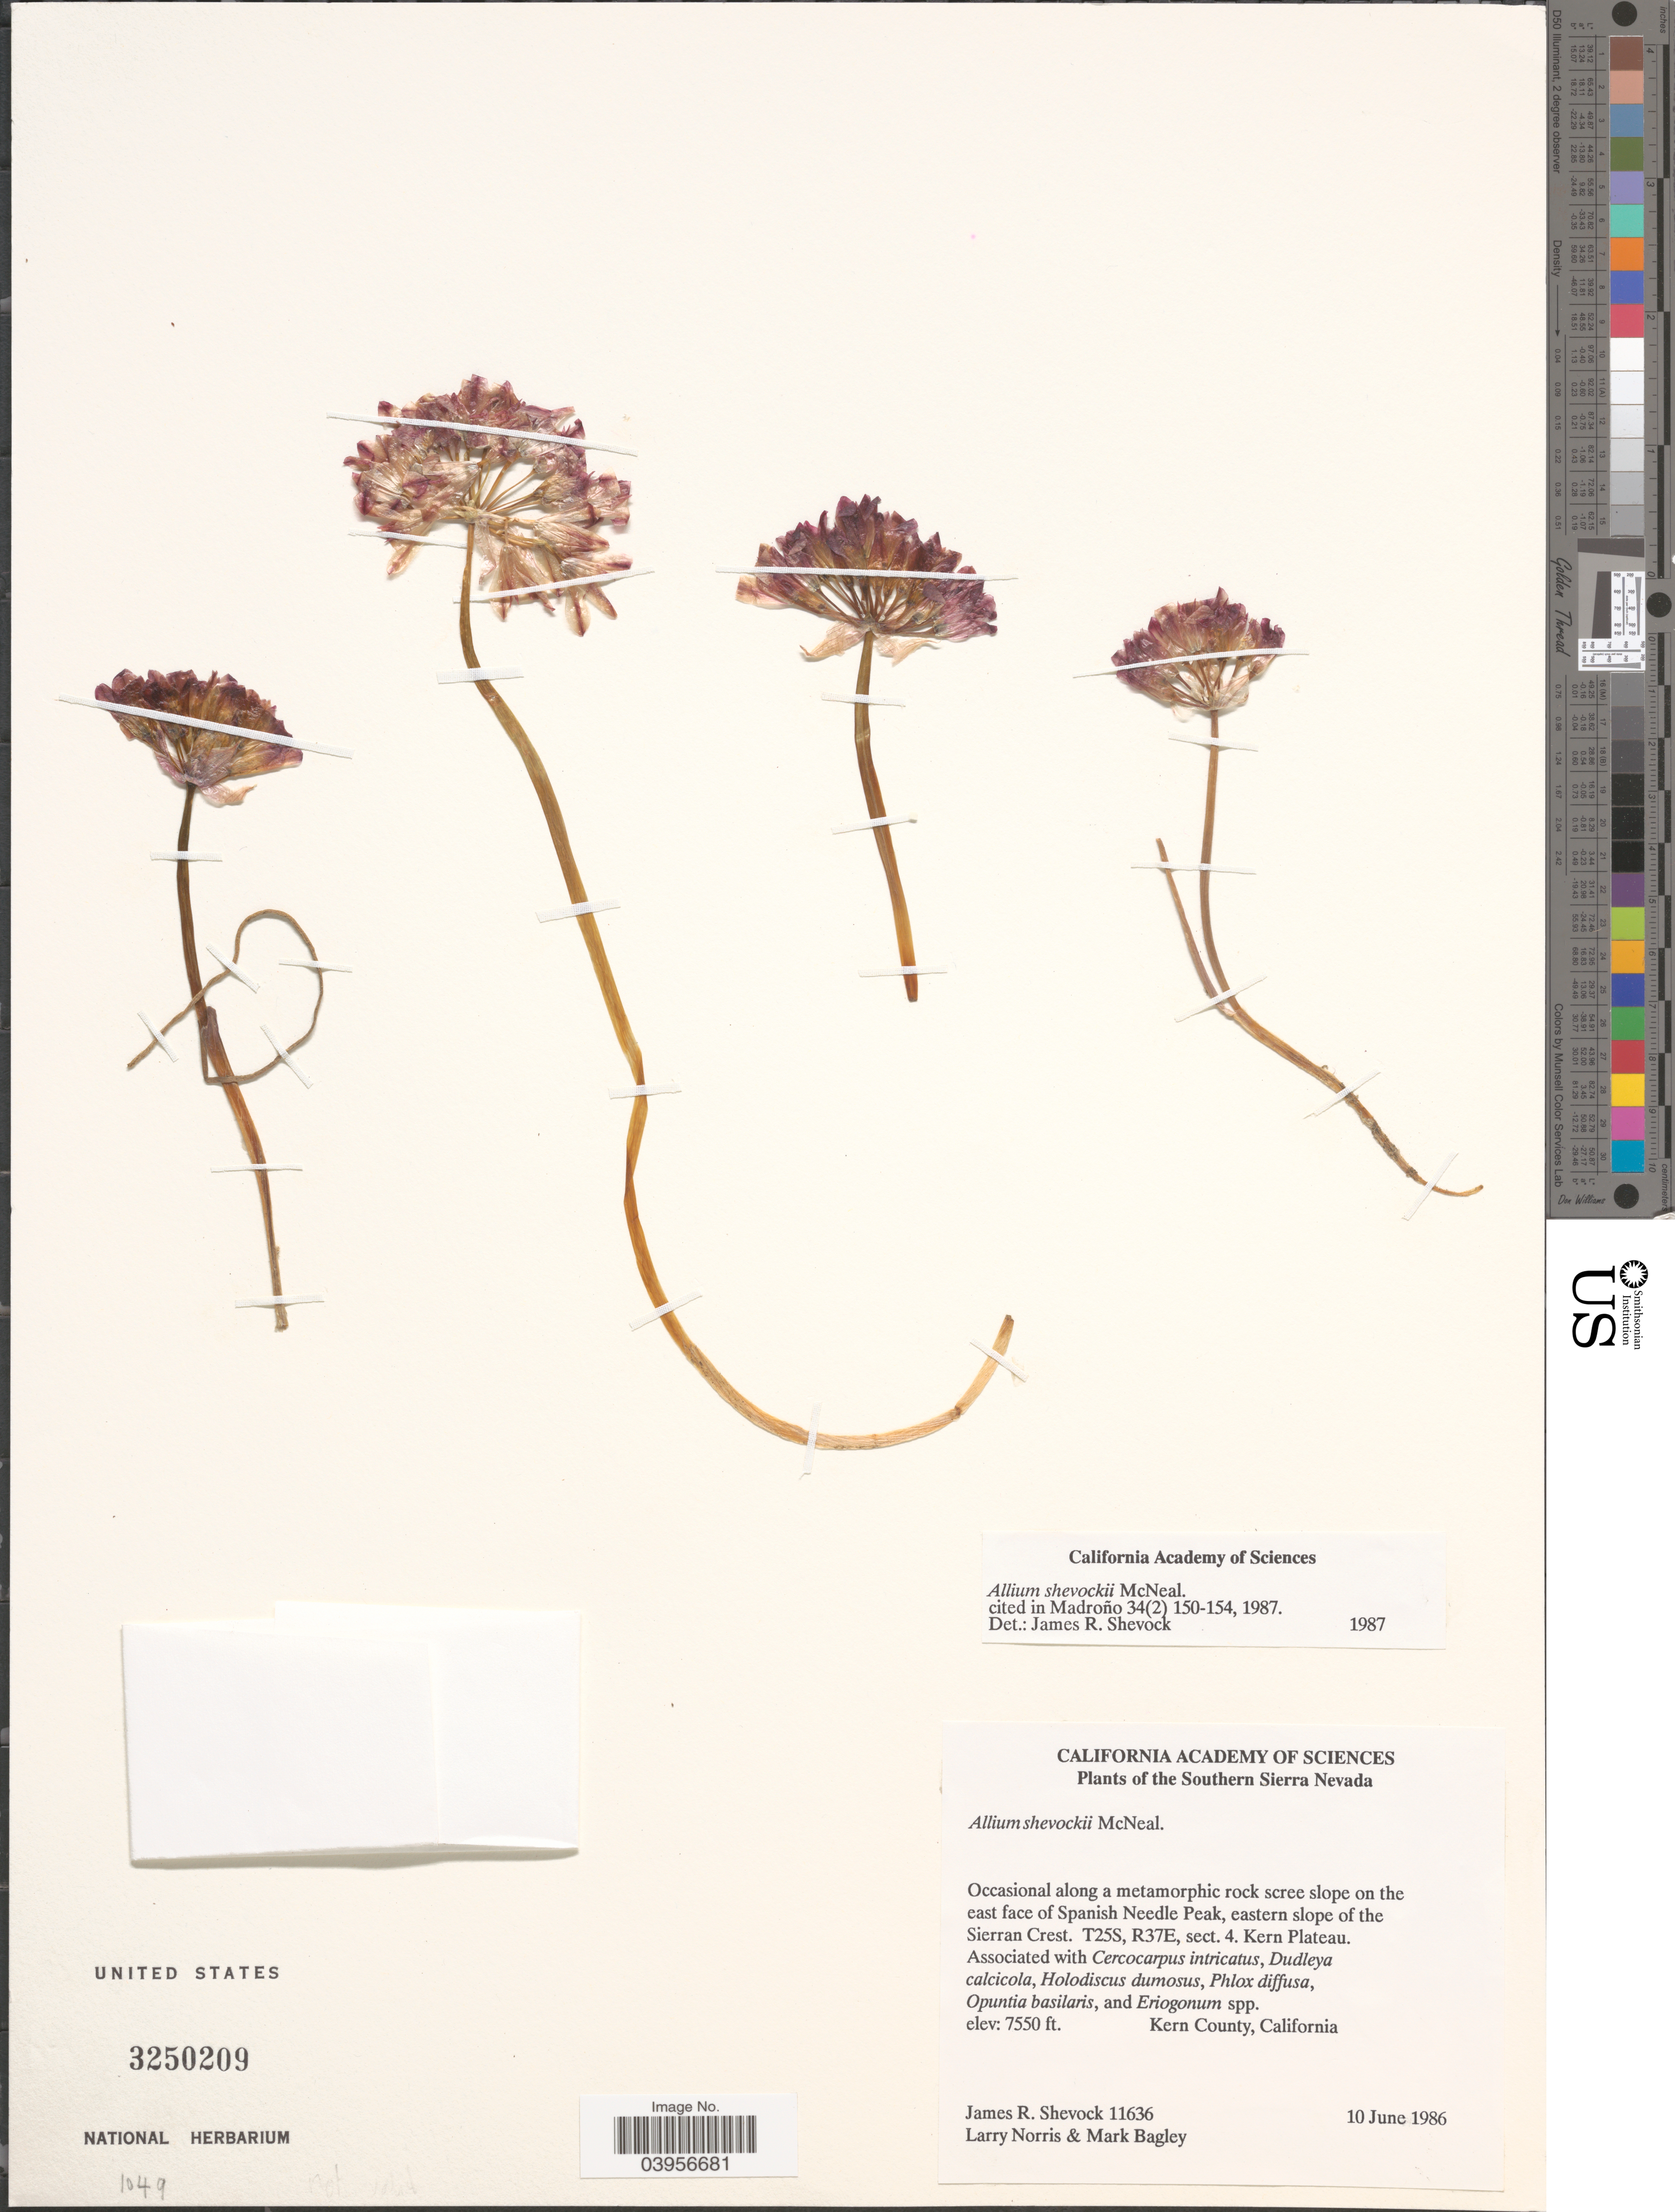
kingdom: Plantae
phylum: Tracheophyta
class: Liliopsida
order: Asparagales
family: Amaryllidaceae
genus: Allium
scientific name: Allium shevockii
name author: McNeal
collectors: J. R. Shevock, L. Norris & M. Bagley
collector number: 11636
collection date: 1986-06-10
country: United States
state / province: California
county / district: Kern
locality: Southern Sierra Nevada. Along a metamorphic rock scree slope on the east face of Spanish Needle Peak, eastern slope of the Sierran Crest. T25S, R37E, sect. 4. Kern Plateau. Kern County.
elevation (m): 2301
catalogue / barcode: US 3250209